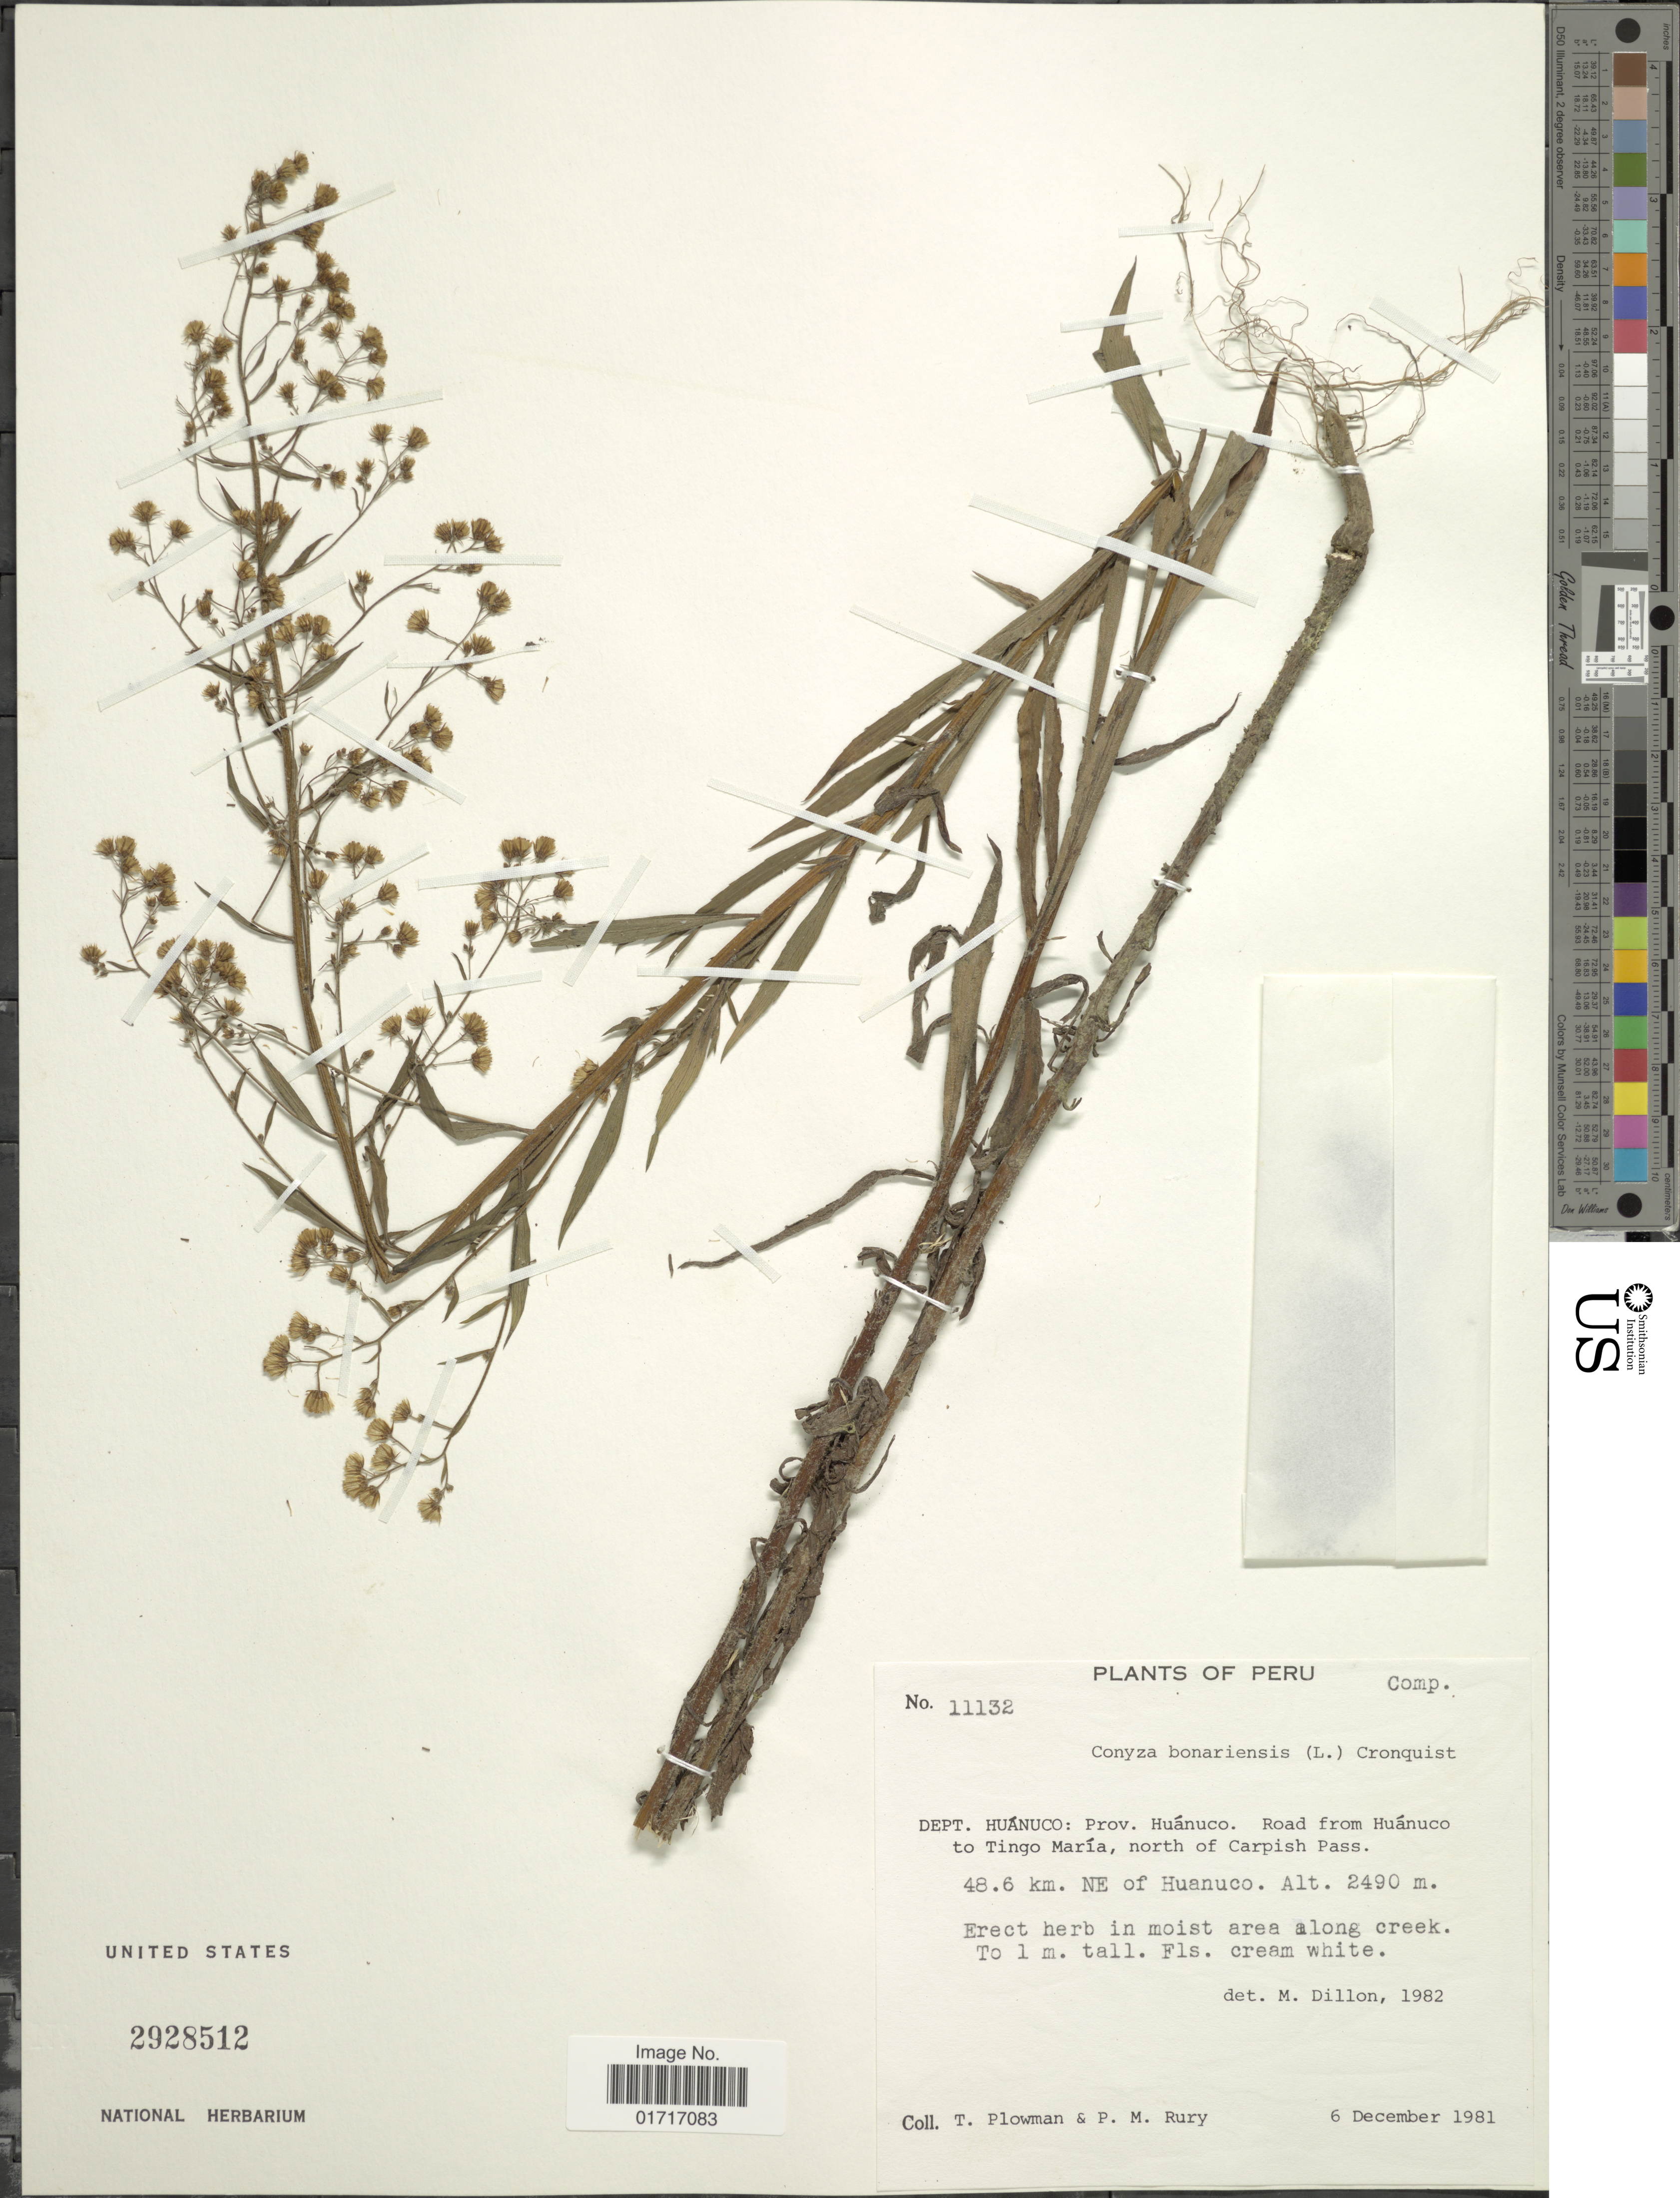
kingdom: Plantae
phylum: Tracheophyta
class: Magnoliopsida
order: Asterales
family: Asteraceae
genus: Conyza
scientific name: Conyza canadensis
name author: (L.) Cronq.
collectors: T. Plowman & P. M. Rury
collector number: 11132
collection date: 1981-12-06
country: Peru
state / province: Huánuco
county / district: Huánuco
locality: Dept. Huanuco: Prov. Huanuco. Road from Huanuco to Tingo Maria, north of Carpish Pass.48.6 km. NE, of Huanuco.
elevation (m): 2490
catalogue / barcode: US 2928512